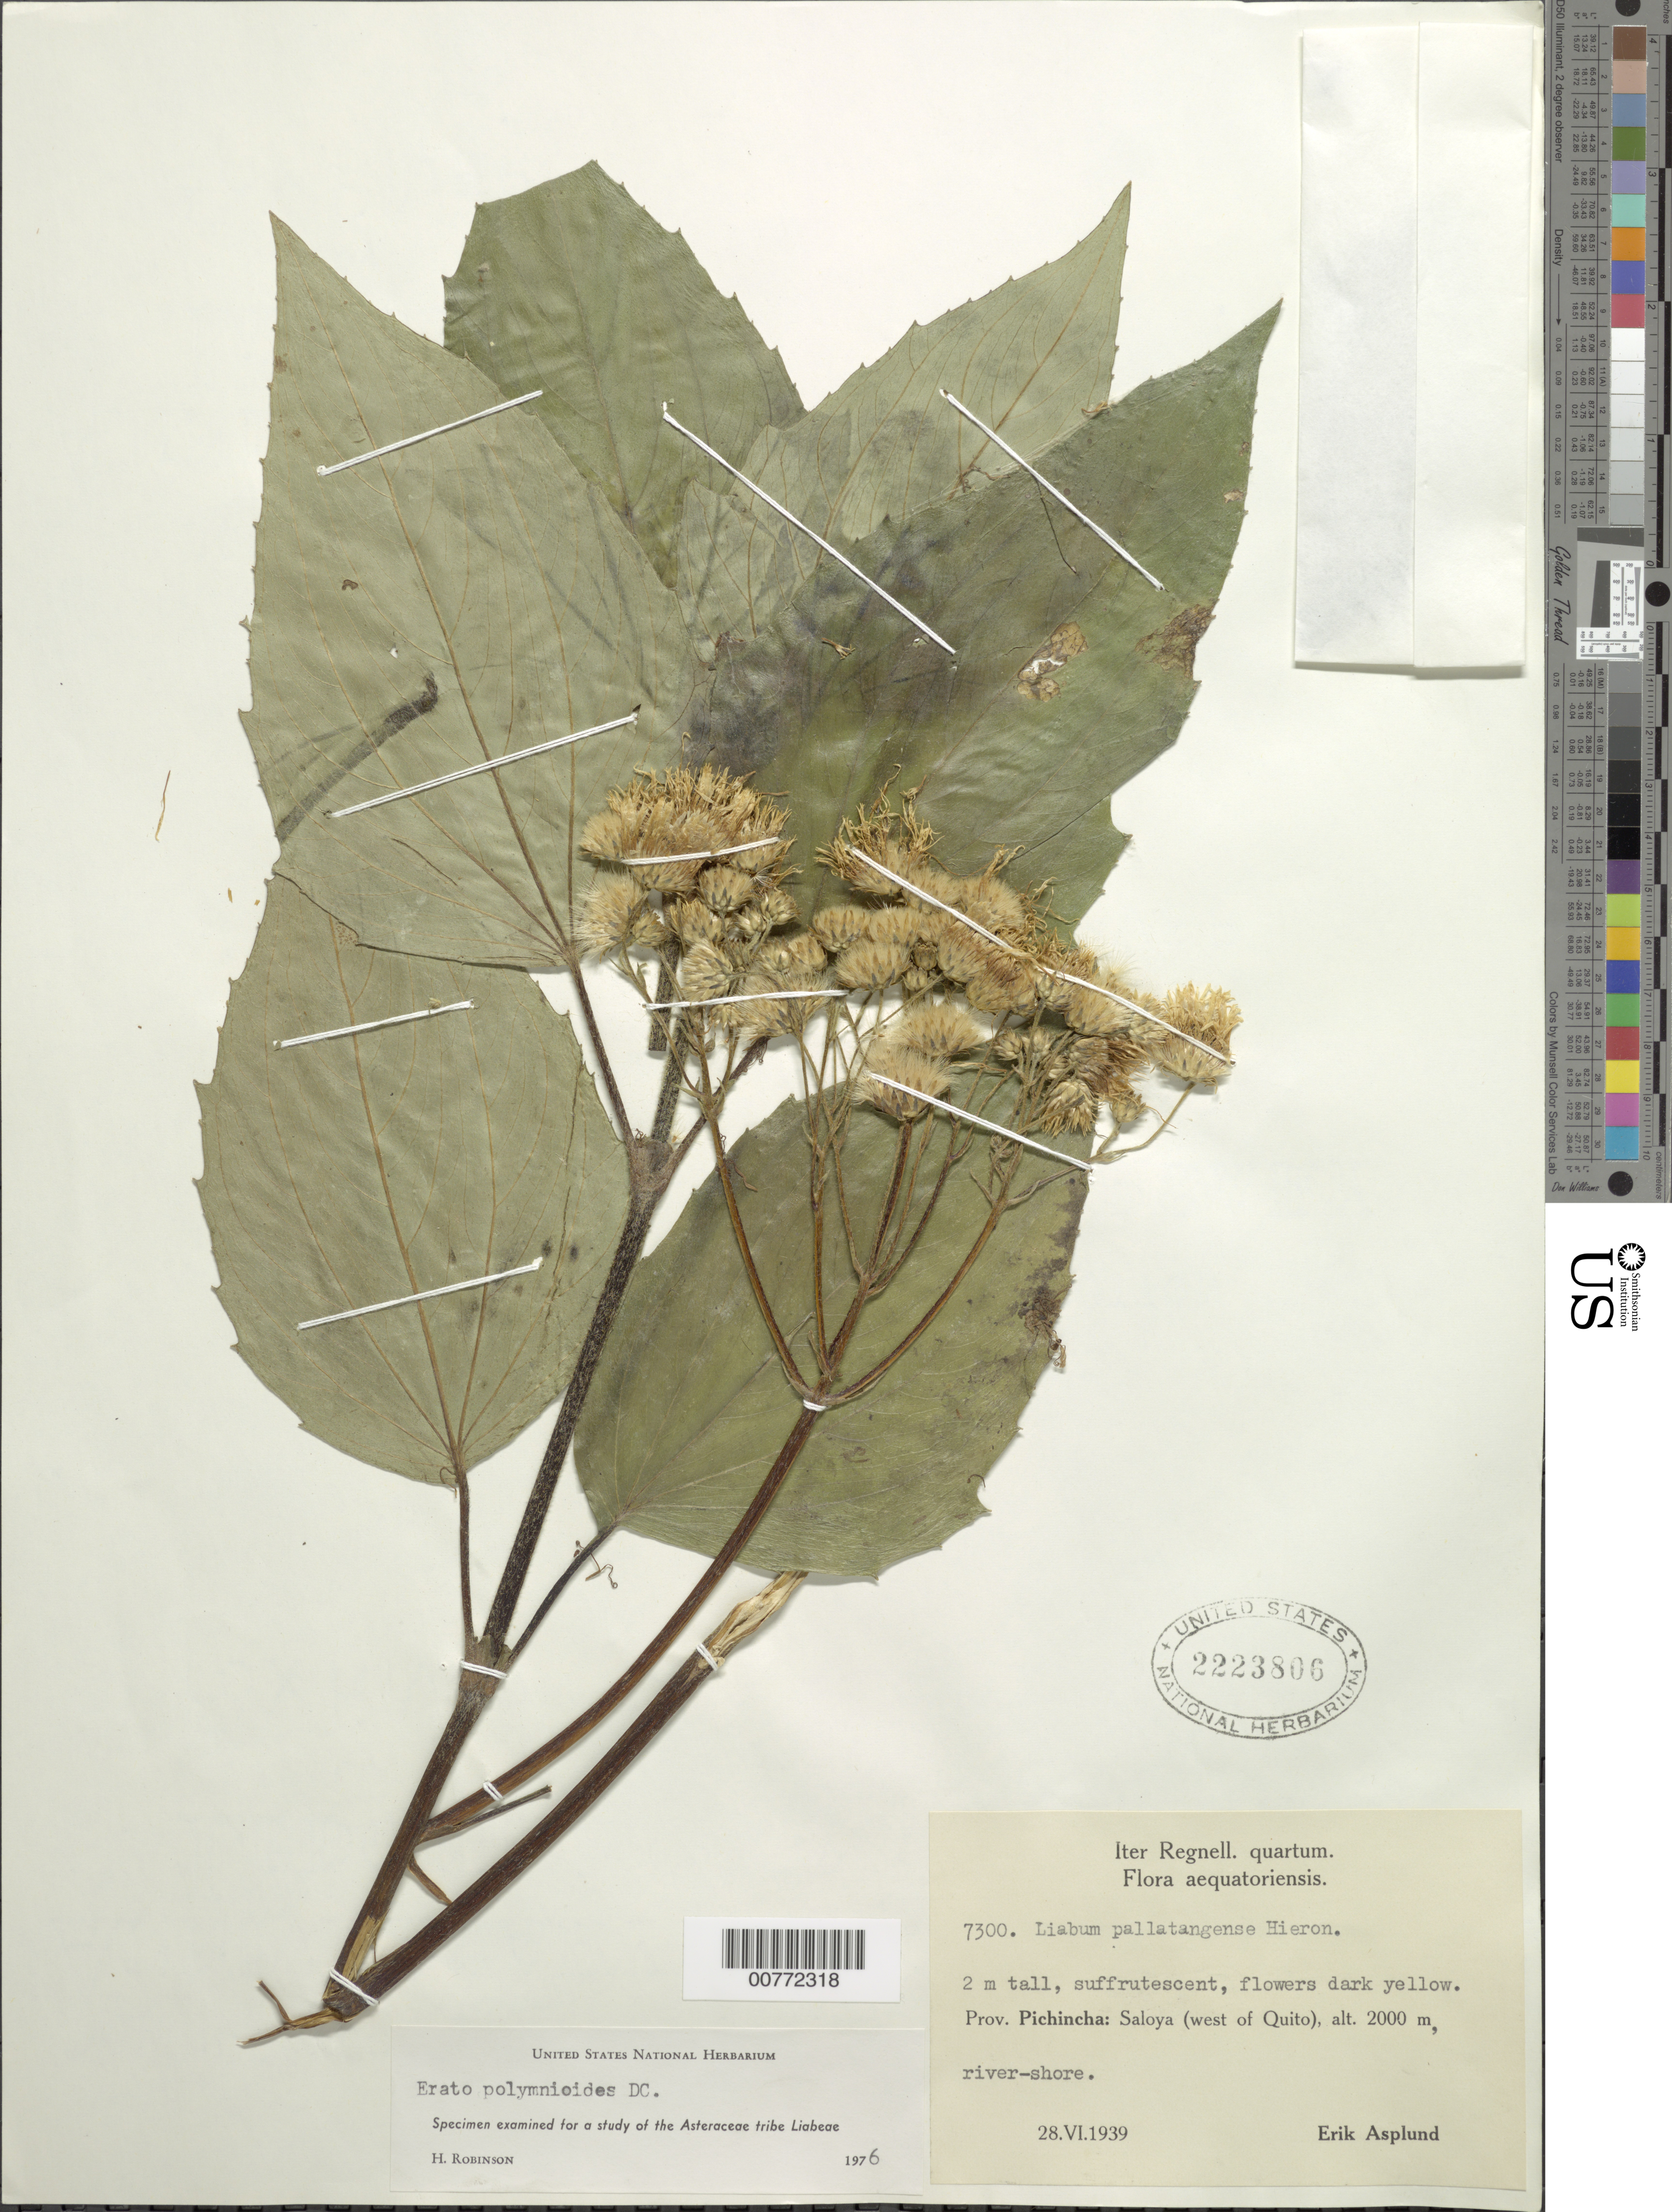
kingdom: Plantae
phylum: Tracheophyta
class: Magnoliopsida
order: Asterales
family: Asteraceae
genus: Erato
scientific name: Erato polymnioides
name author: DC.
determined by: Robinson, Harold E., (US)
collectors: E. Asplund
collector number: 7300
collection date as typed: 28 June 1939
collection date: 1939-06-28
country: Ecuador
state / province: Pichincha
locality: Saloya (W of Quito)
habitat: River shore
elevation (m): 2000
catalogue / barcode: US 2223806